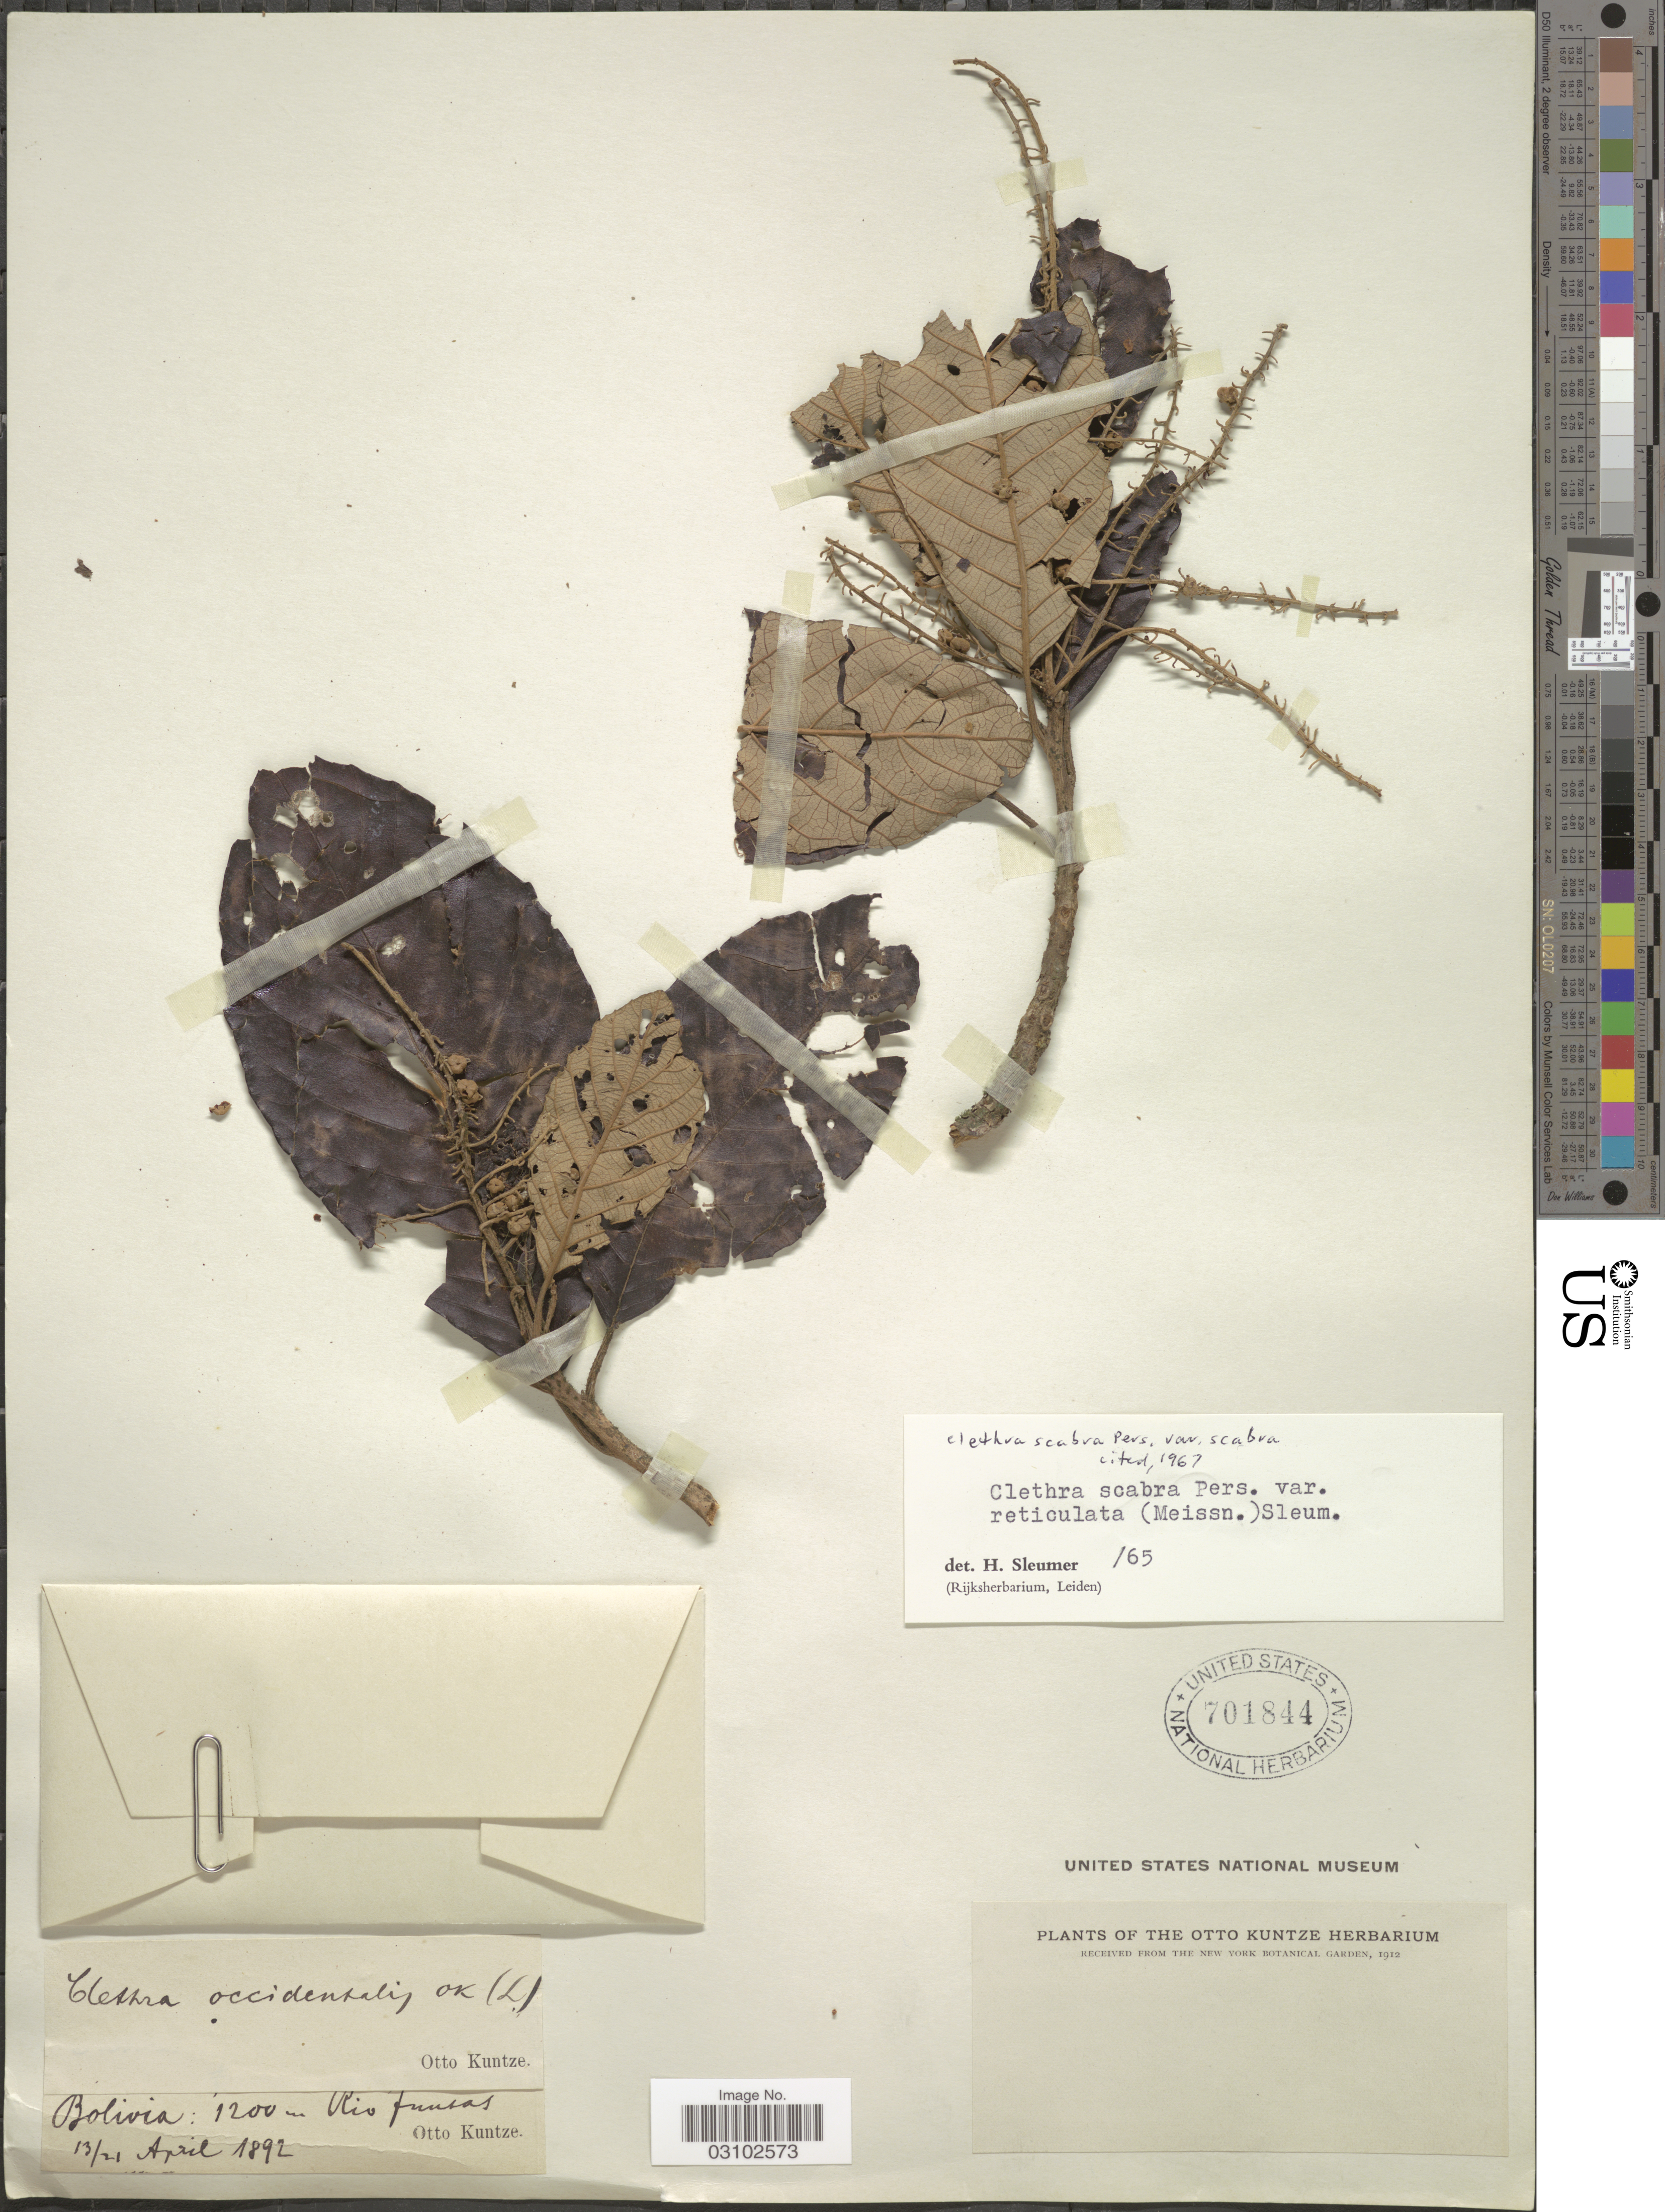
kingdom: Plantae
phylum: Tracheophyta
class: Magnoliopsida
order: Ericales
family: Clethraceae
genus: Clethra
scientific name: Clethra scabra var. scabra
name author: Pers.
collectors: C.E.O. Kuntze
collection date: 1892-04-13/1892-04-21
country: Bolivia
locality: Rio Juntas.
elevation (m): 1200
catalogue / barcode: US 701844